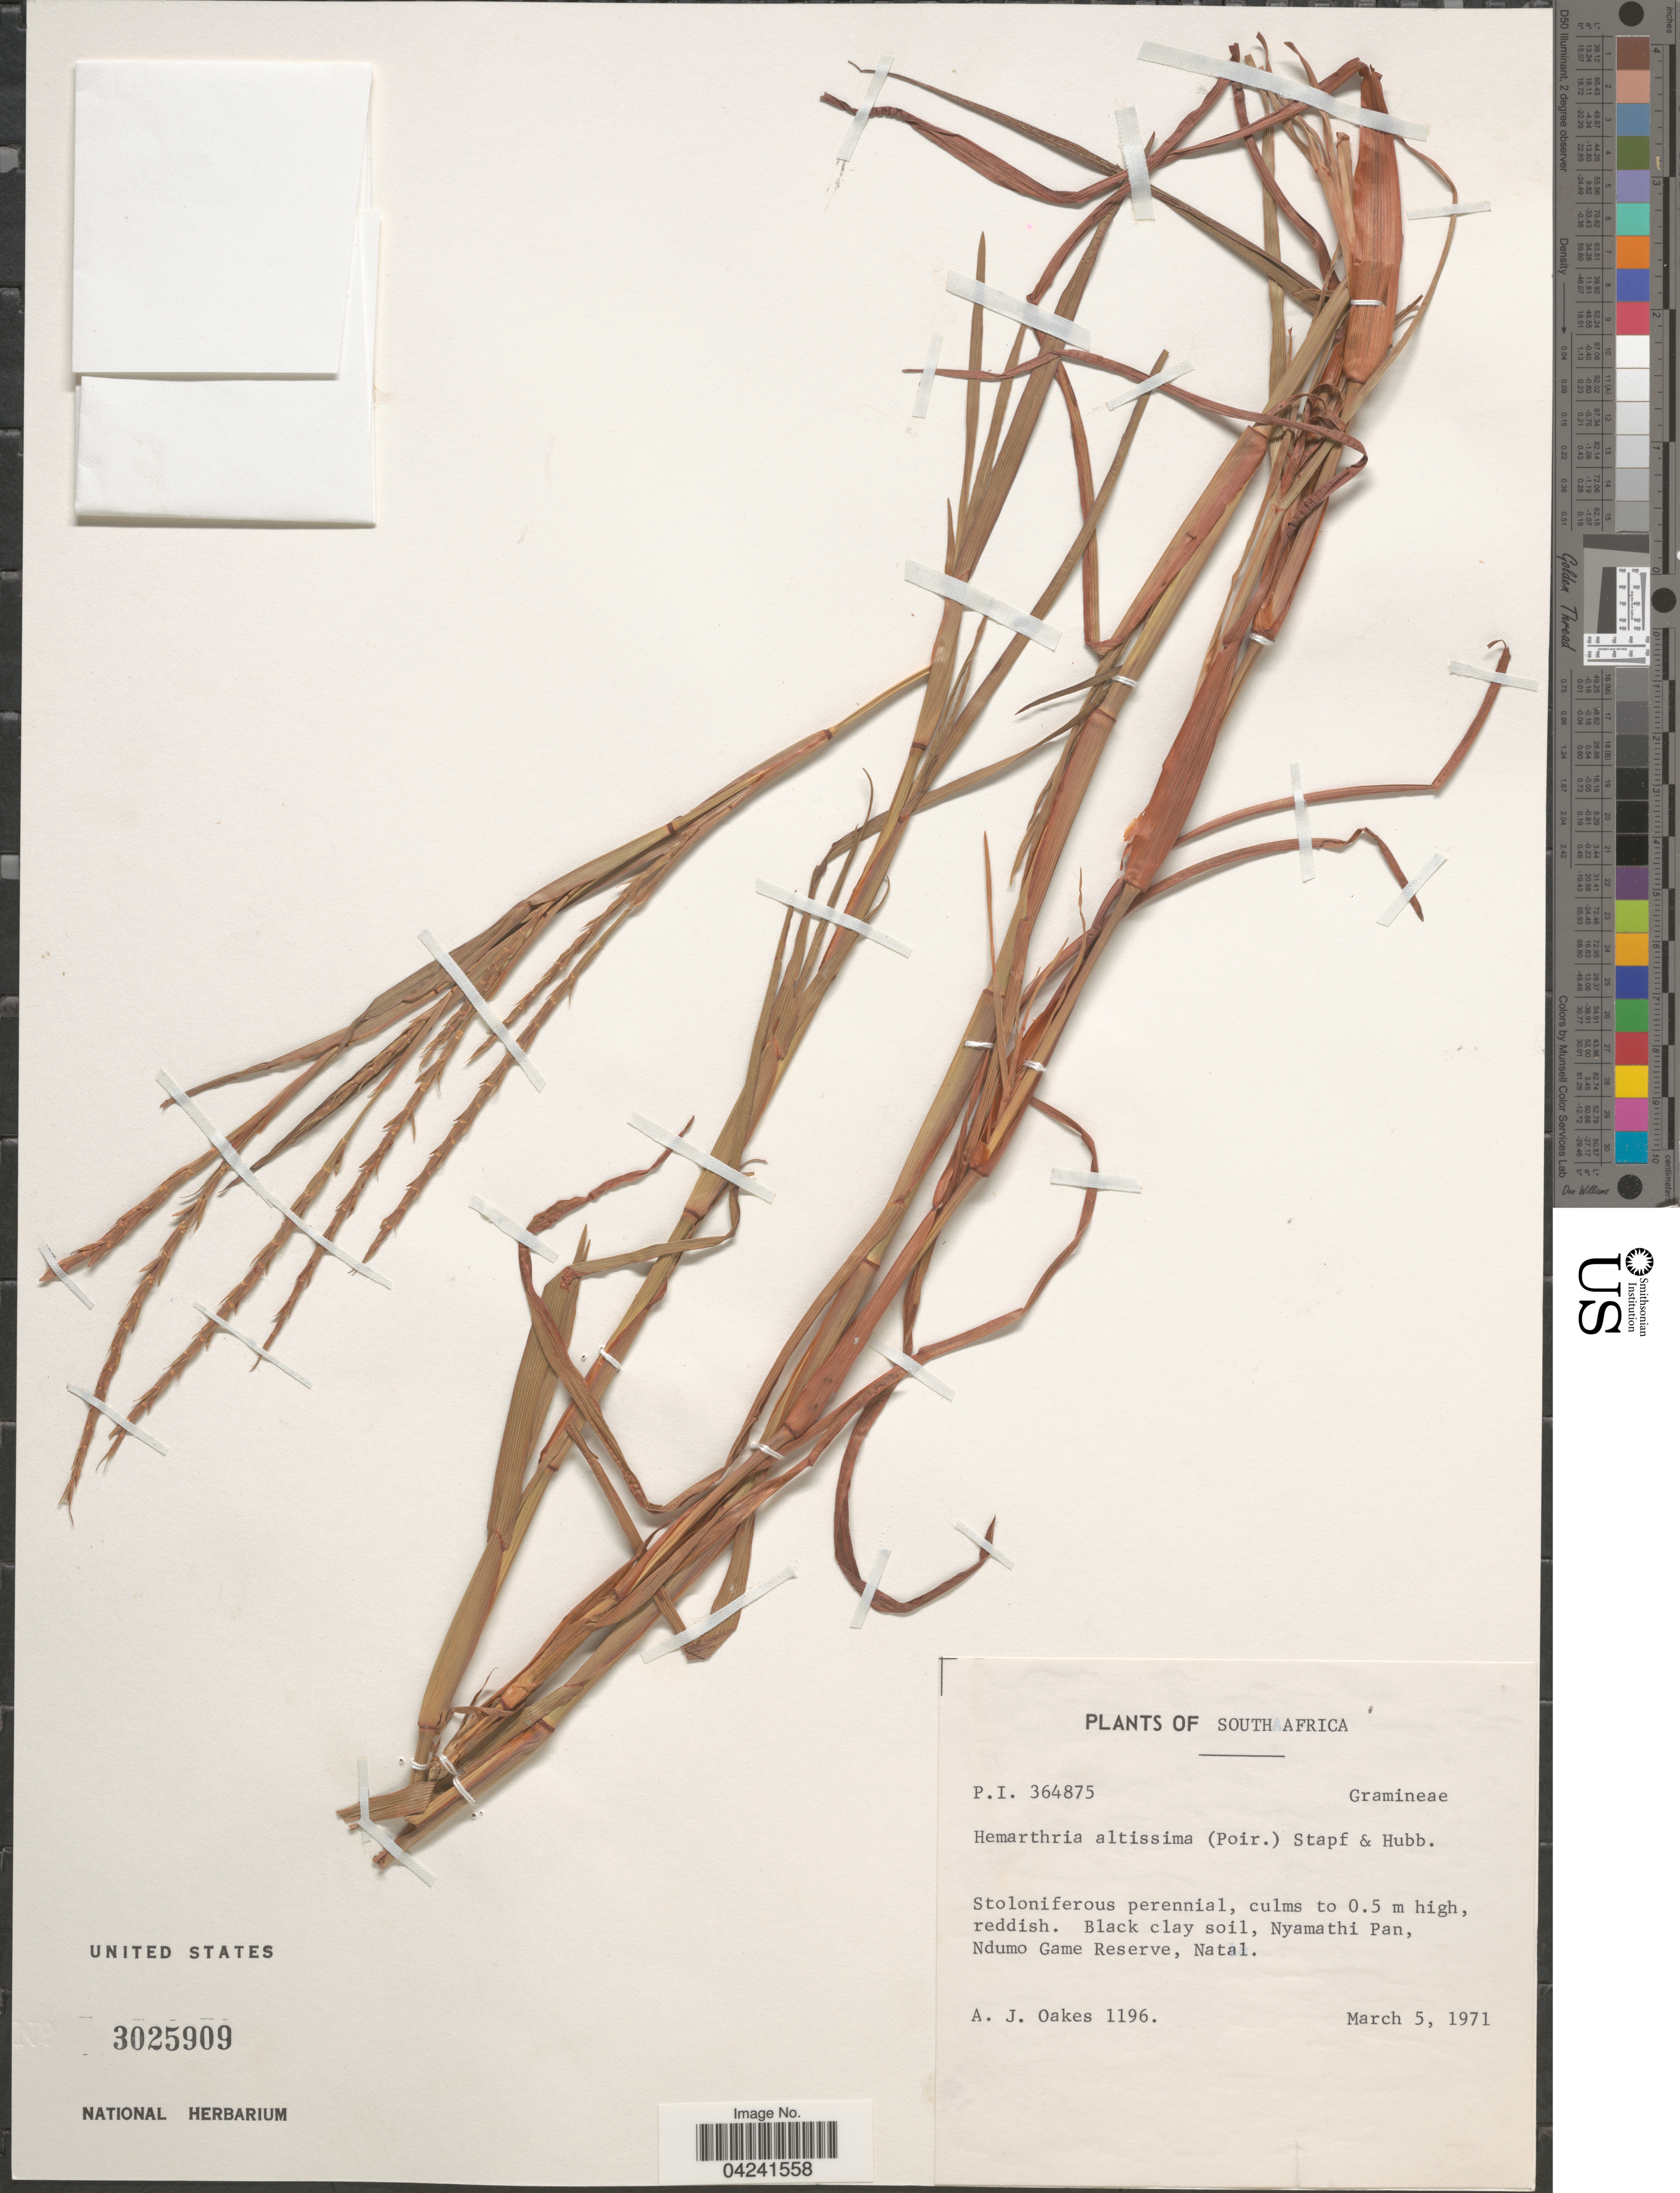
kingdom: Plantae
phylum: Tracheophyta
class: Liliopsida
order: Poales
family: Poaceae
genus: Hemarthria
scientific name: Hemarthria altissima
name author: (Poir.) Stapf & C. E. Hubb.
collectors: A. Oakes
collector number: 1196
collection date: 1971-03-05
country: South Africa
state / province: KwaZulu-Natal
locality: Nyamathi Pan, Ndumo Game Reserve, Natal.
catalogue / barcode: US 3025909